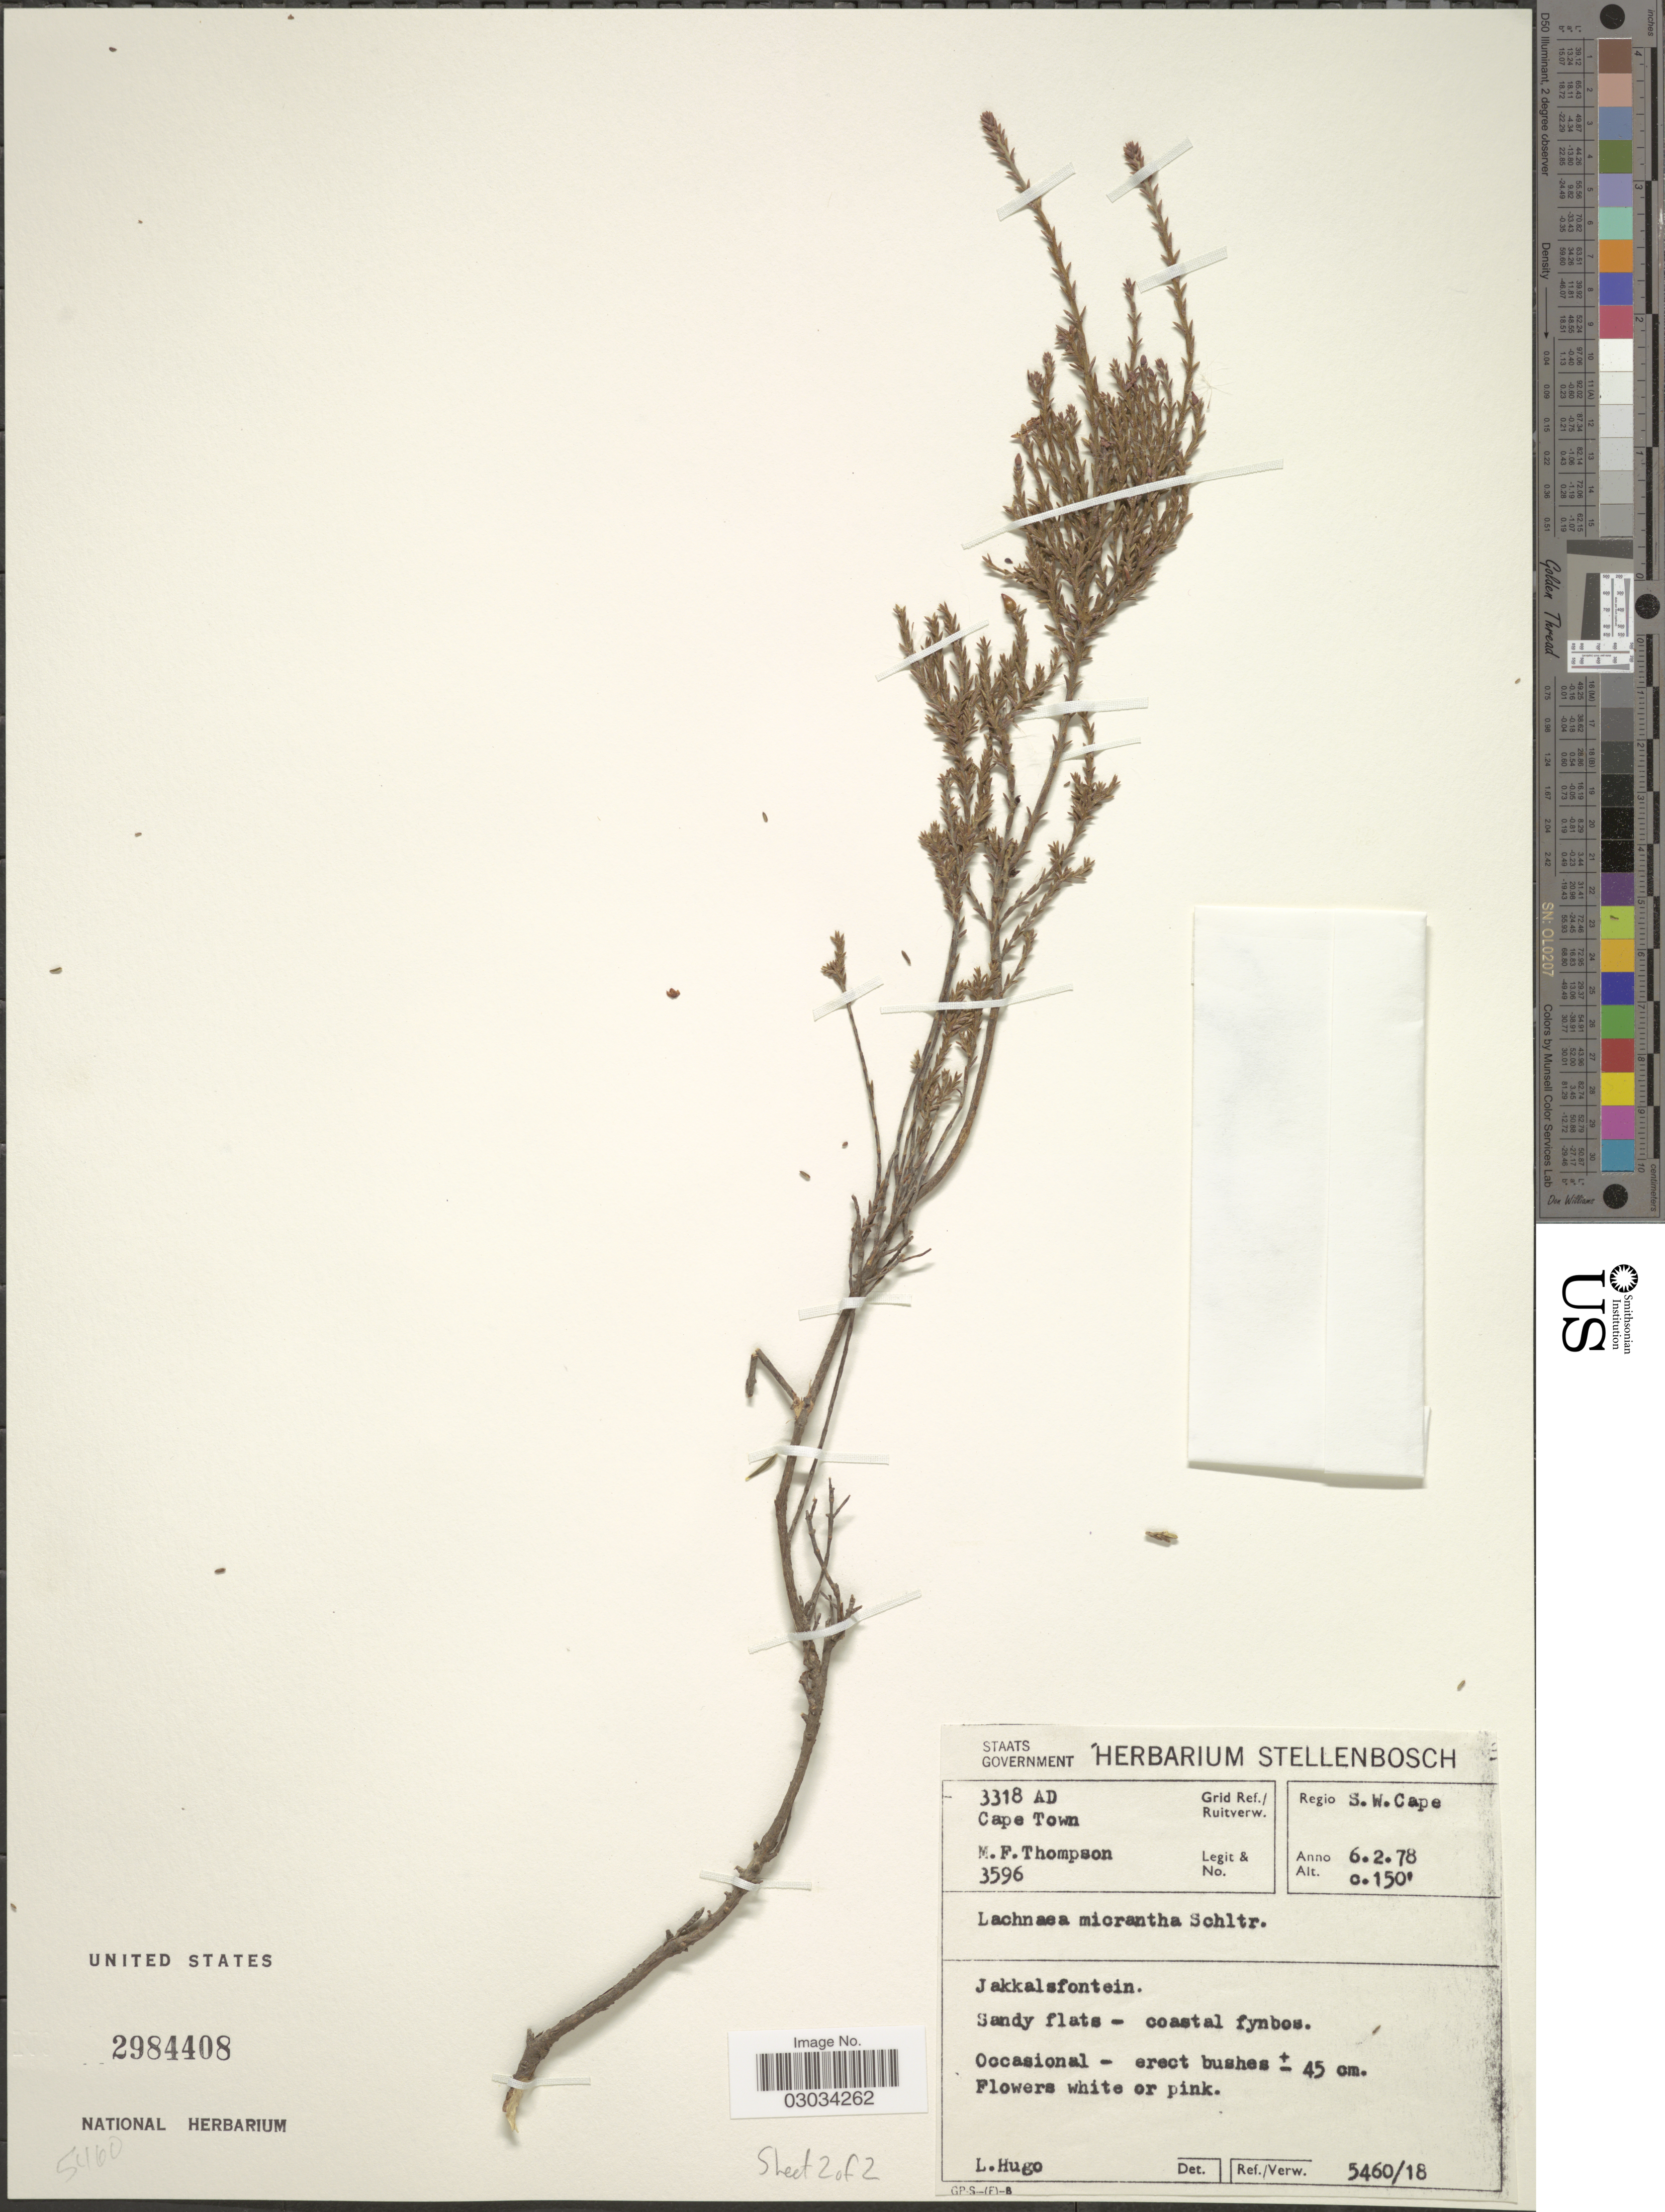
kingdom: Plantae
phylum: Tracheophyta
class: Magnoliopsida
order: Malvales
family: Thymelaeaceae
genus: Lachnaea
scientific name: Lachnaea micrantha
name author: Schltr.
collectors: L. Hugo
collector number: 3596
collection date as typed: Transcribed d/m/y: 6/2/78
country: South Africa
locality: Regio S.W. Cape. Grid Ref./ Ruitverw. 3318 AD Cape Town. Jakkalsfontein.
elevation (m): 46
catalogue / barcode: US 2984408